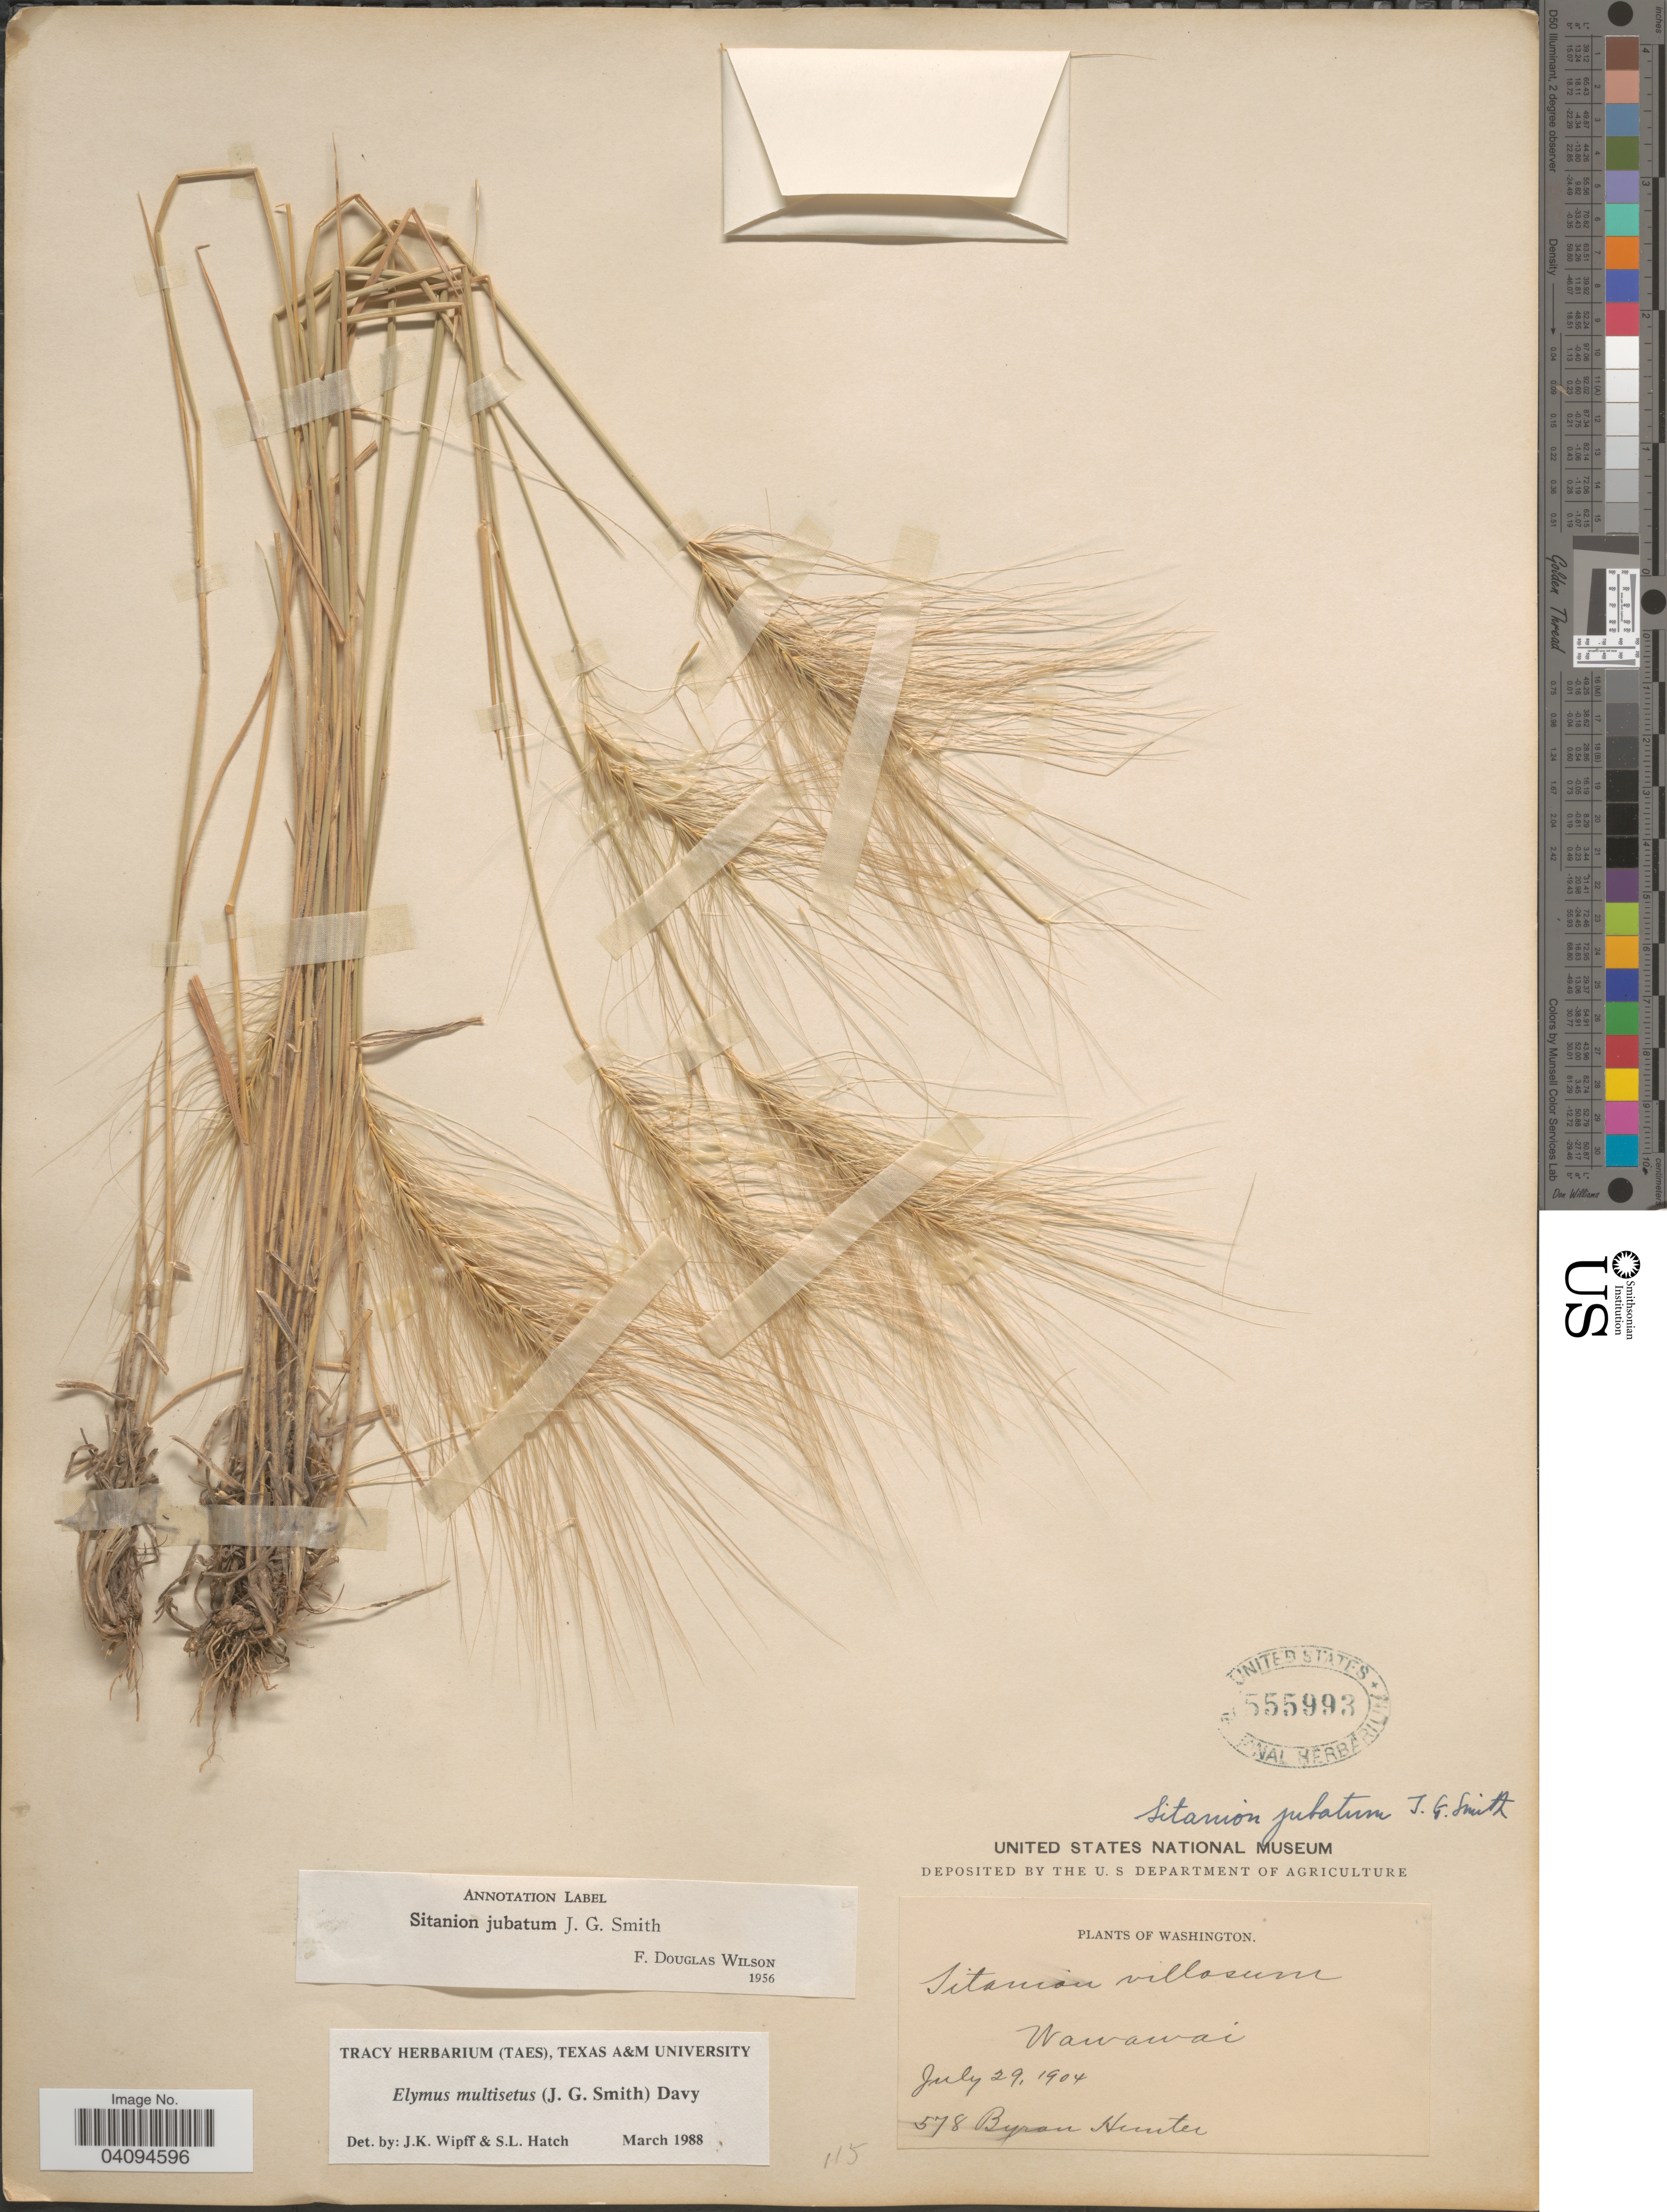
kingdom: Plantae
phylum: Tracheophyta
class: Liliopsida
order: Poales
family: Poaceae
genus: Elymus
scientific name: Elymus multisetus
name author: (J.G. Sm.) Burtt Davy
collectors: B. Hunter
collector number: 578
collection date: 1904-07-29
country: United States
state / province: Washington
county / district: Whitman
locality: Wawawai.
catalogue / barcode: US 555993